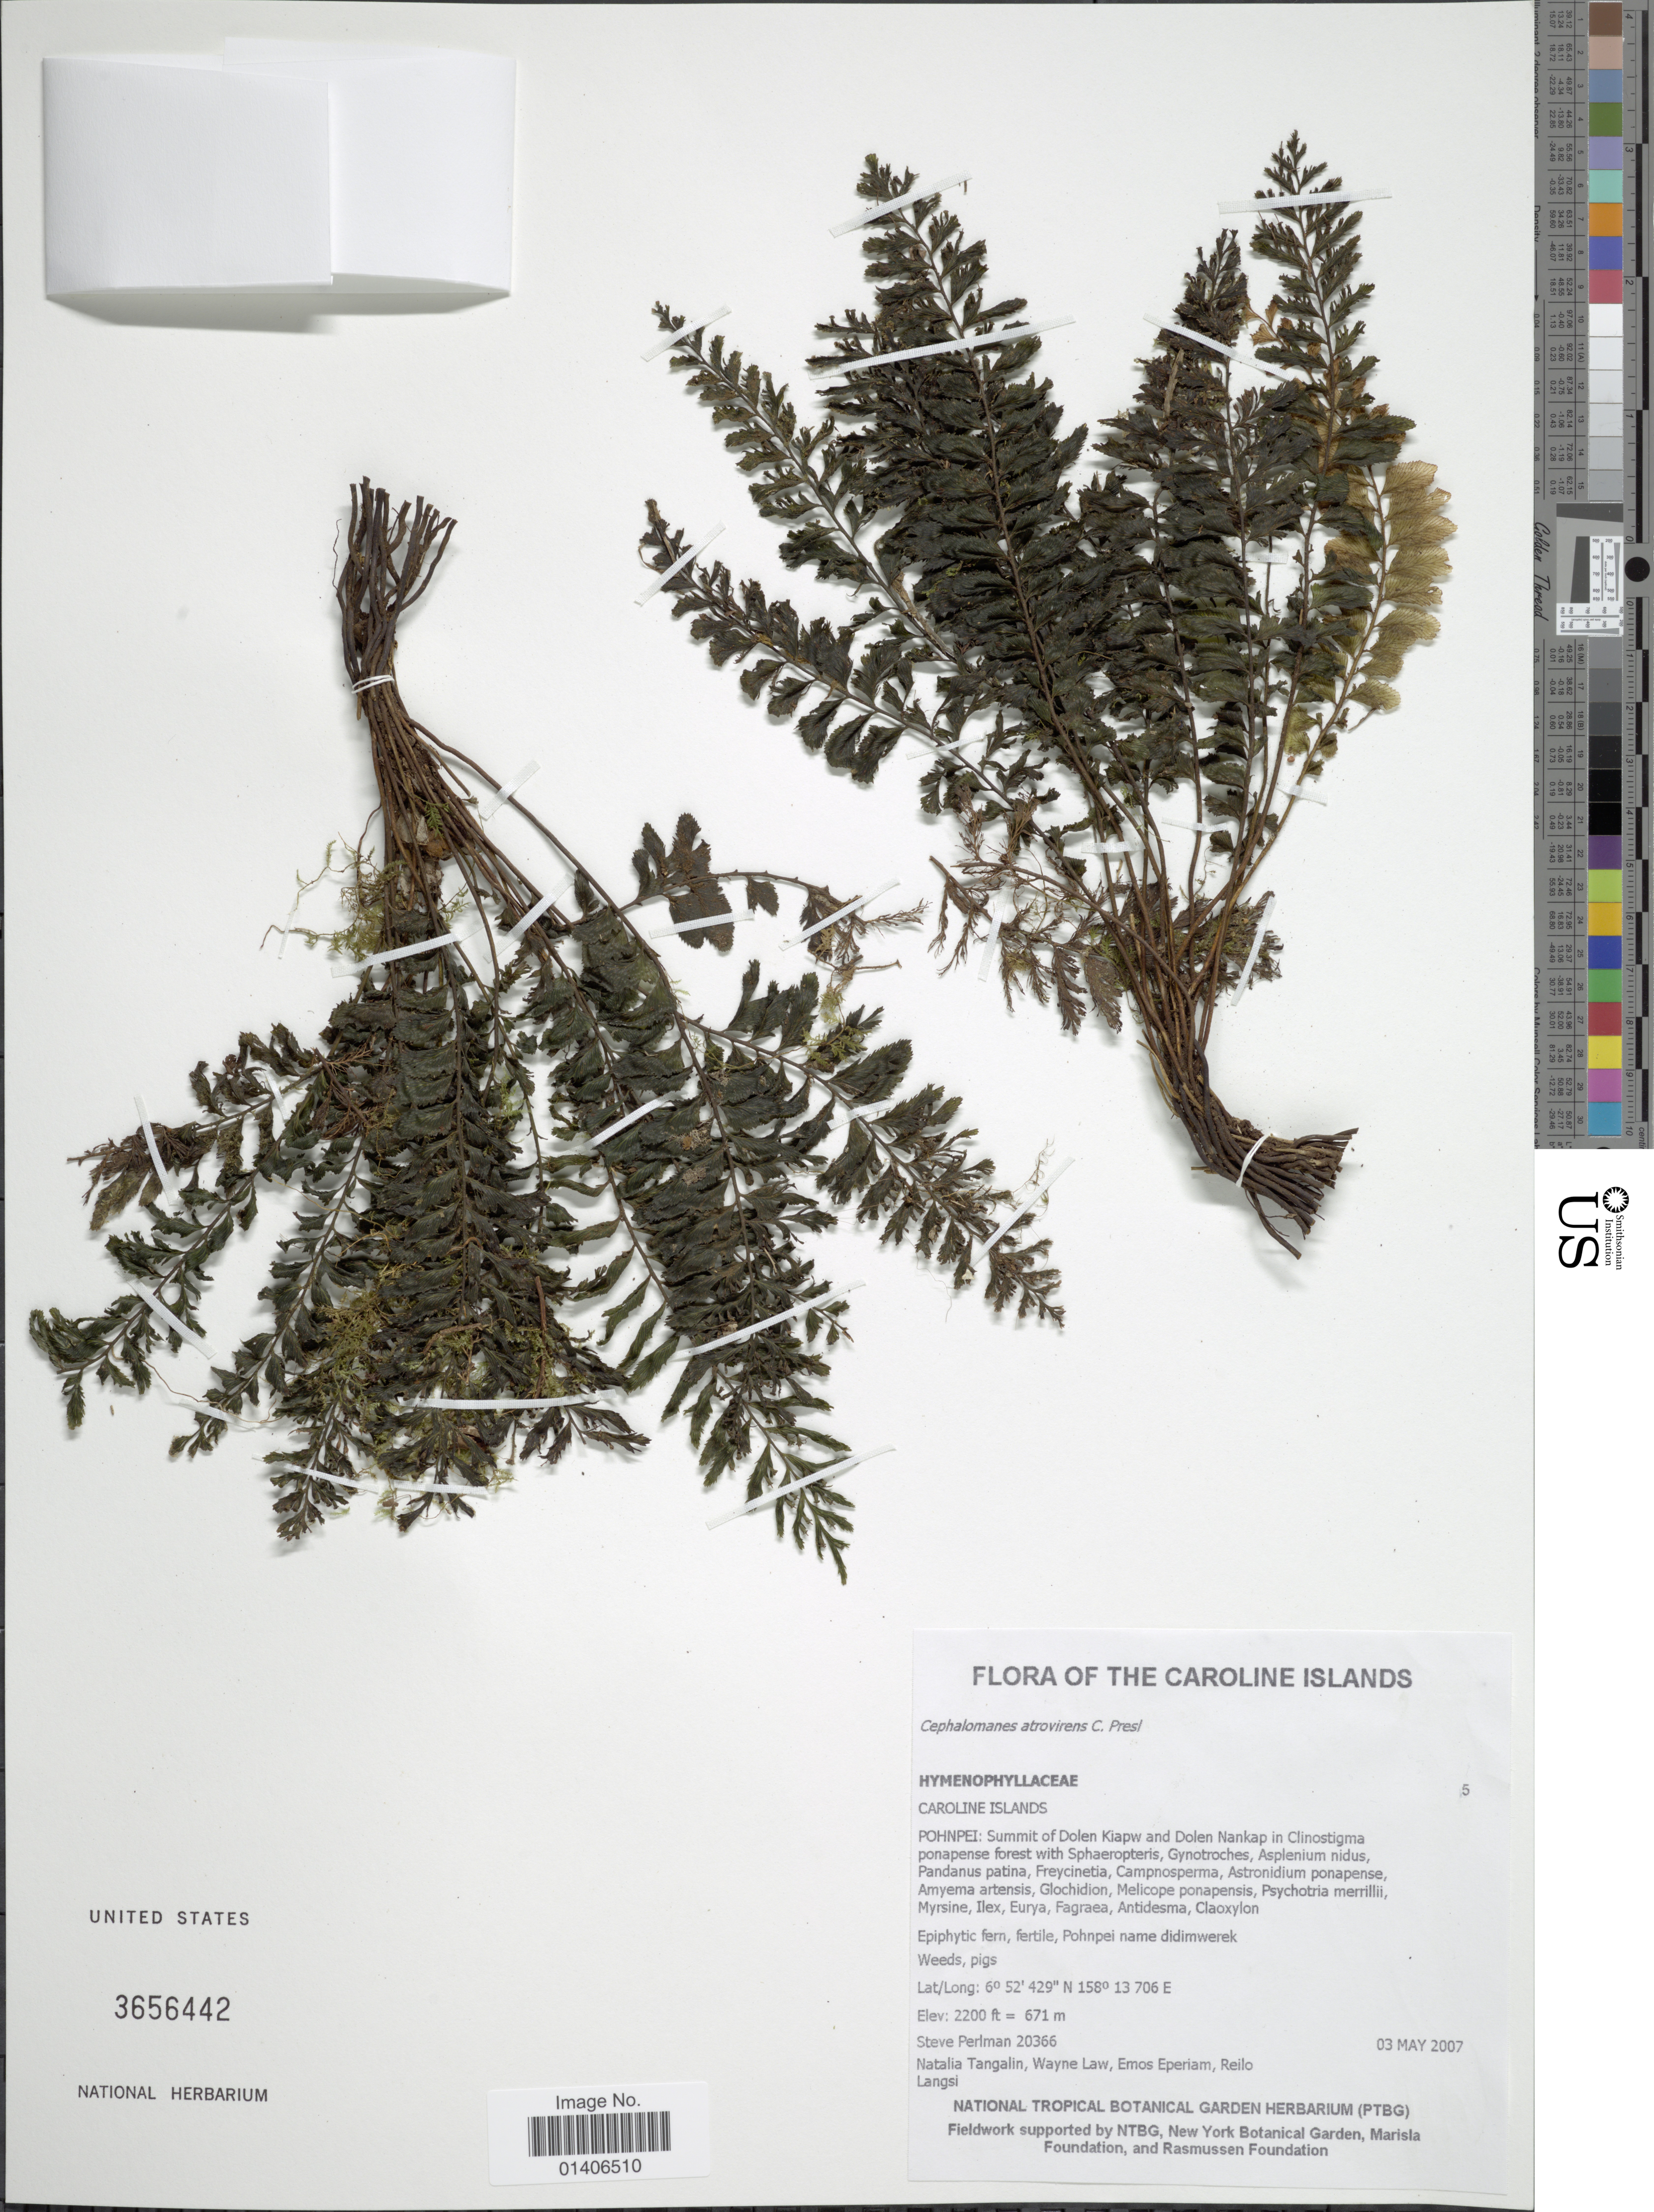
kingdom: Plantae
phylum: Tracheophyta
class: Polypodiopsida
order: Hymenophyllales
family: Hymenophyllaceae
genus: Cephalomanes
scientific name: Cephalomanes atrovirens subsp. boryanum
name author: (Kunze) K. Iwats.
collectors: S. Perlman, N. Tangalin, W. Law, P. Eperiam & R. Langsi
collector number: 20366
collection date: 2007-05-03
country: Micronesia, Federated States of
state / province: Pohnpei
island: Pohnpei [Ponape]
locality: Summit of Dolen Kiawp and Dolen Nankap in Clinostigma ponapense forest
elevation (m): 671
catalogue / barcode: US 3656442